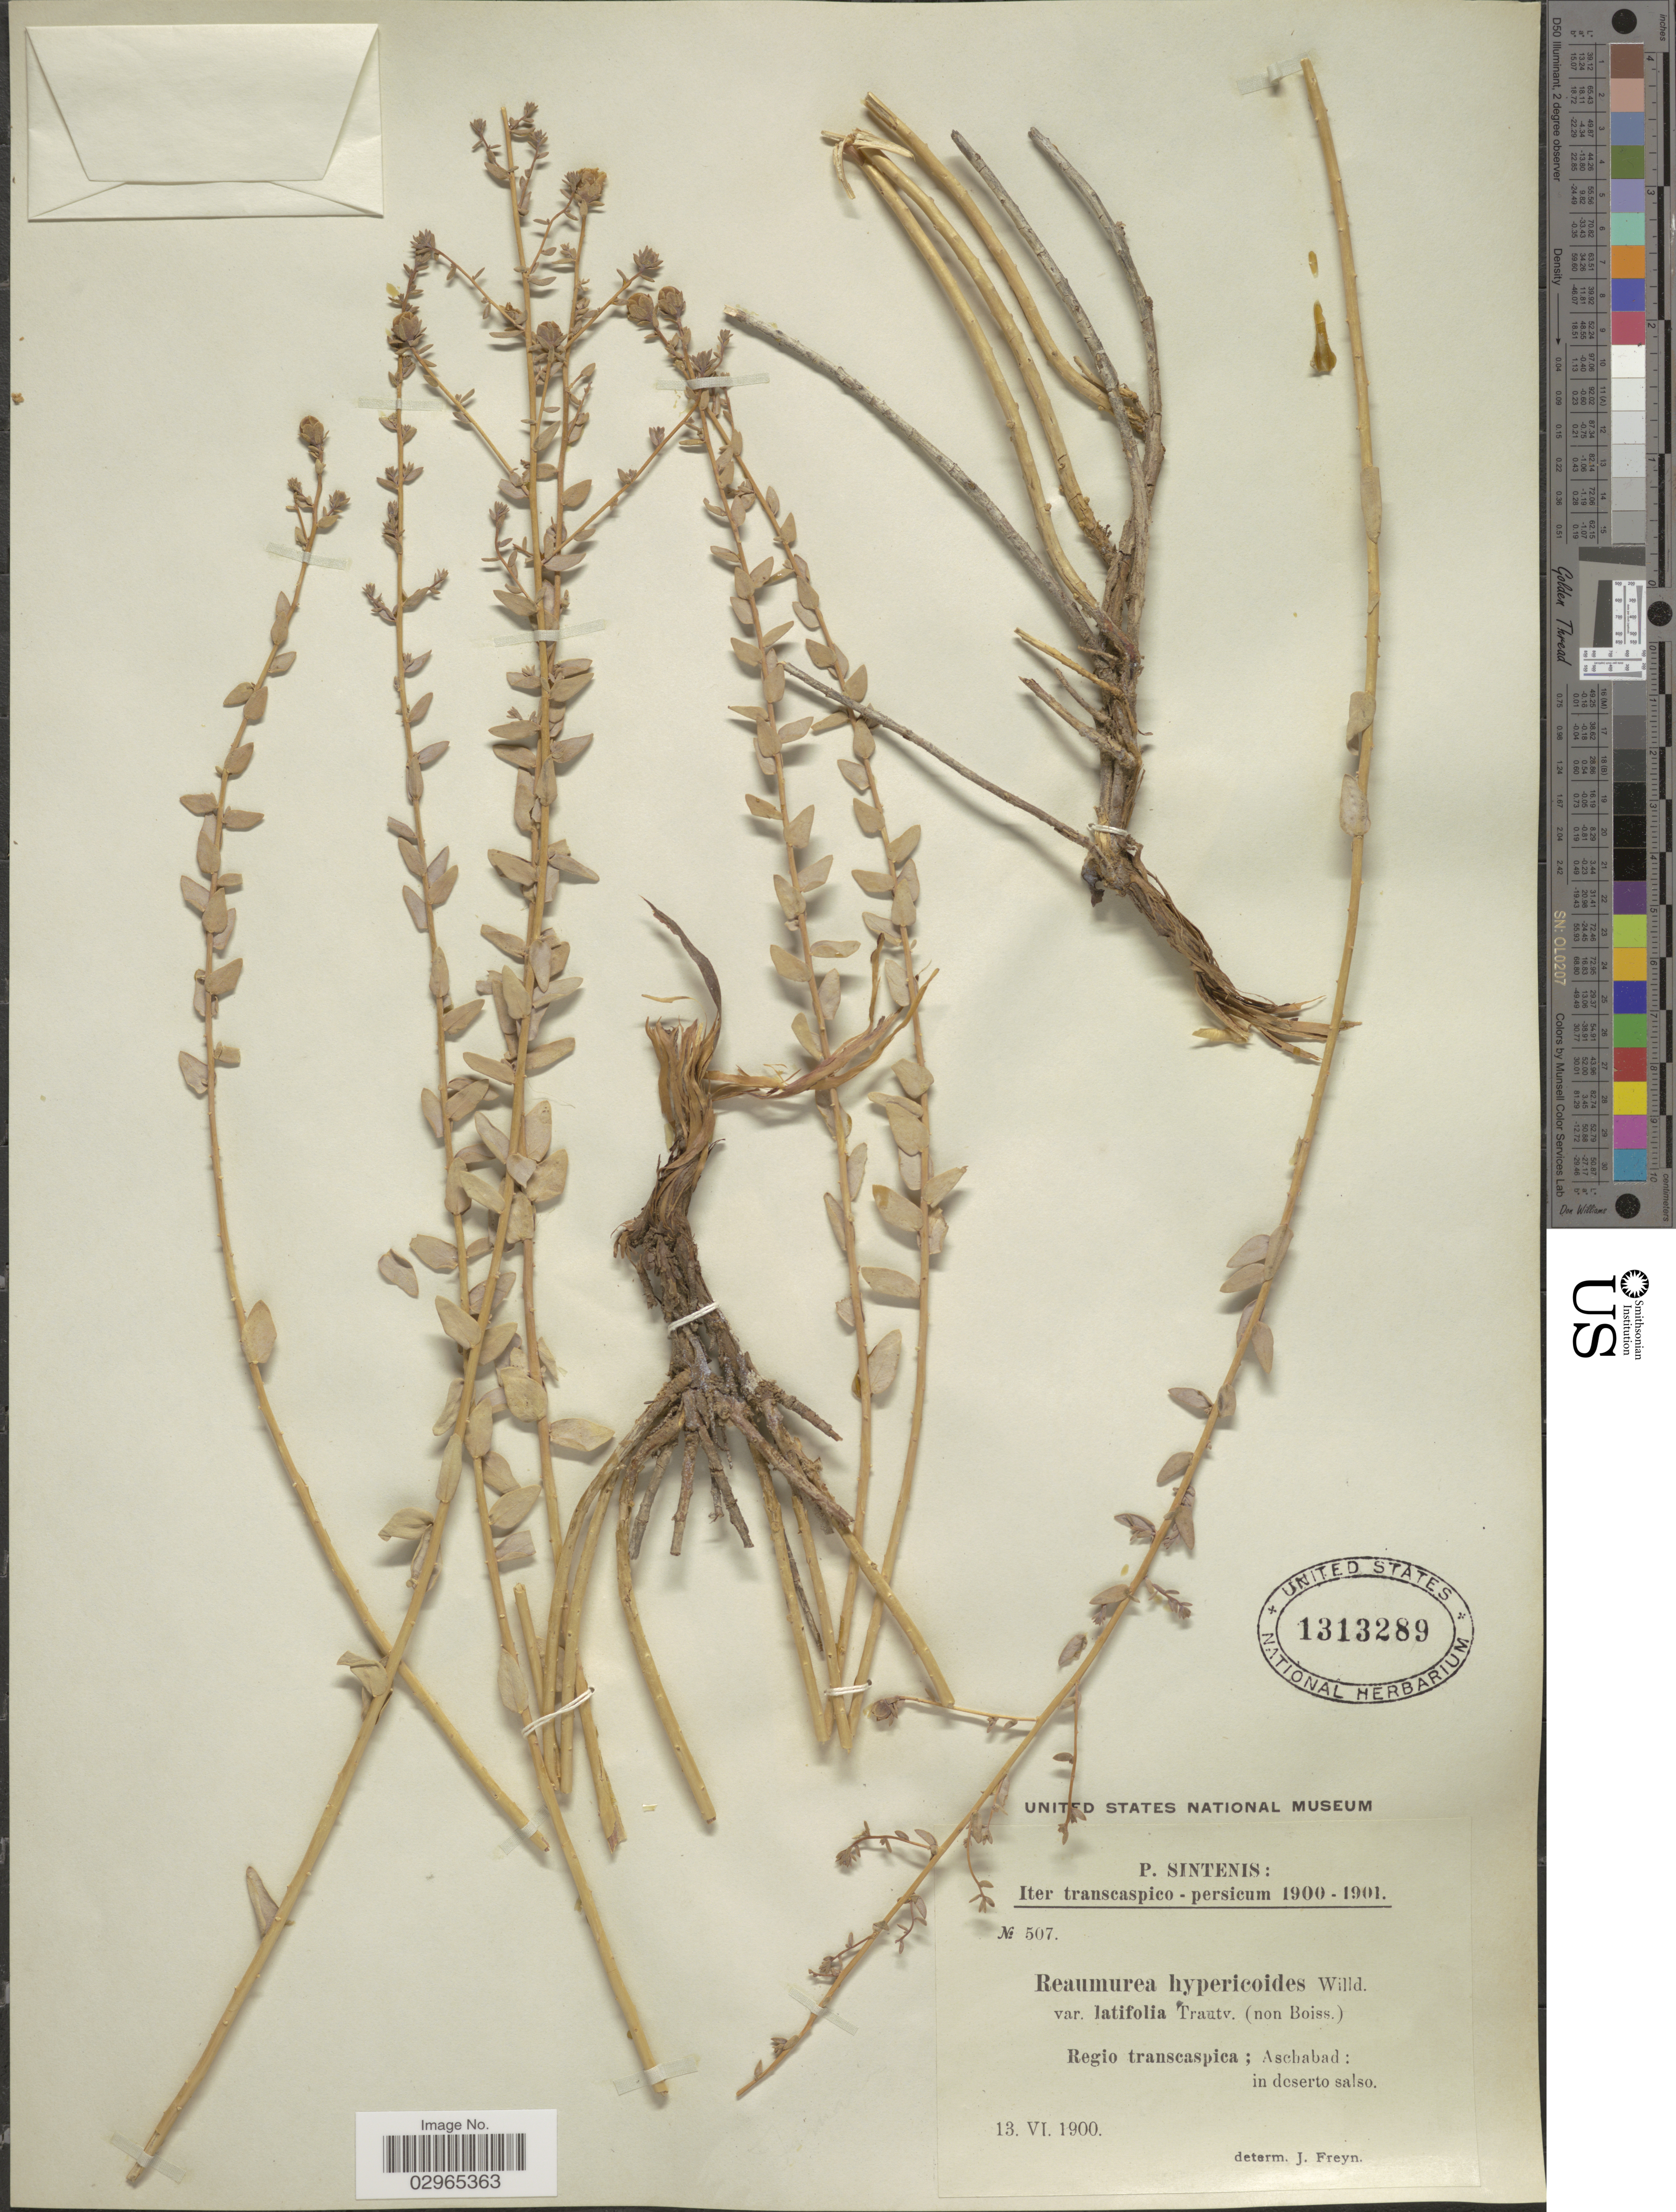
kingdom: Plantae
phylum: Tracheophyta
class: Magnoliopsida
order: Caryophyllales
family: Tamaricaceae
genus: Reaumuria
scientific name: Reaumuria hypericoides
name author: Willd.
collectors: P. Sintenis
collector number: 507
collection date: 1900-06-13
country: Turkmenistan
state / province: Ahal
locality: Regio transcaspica; Aschabad: in deserto salso.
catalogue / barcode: US 1313289